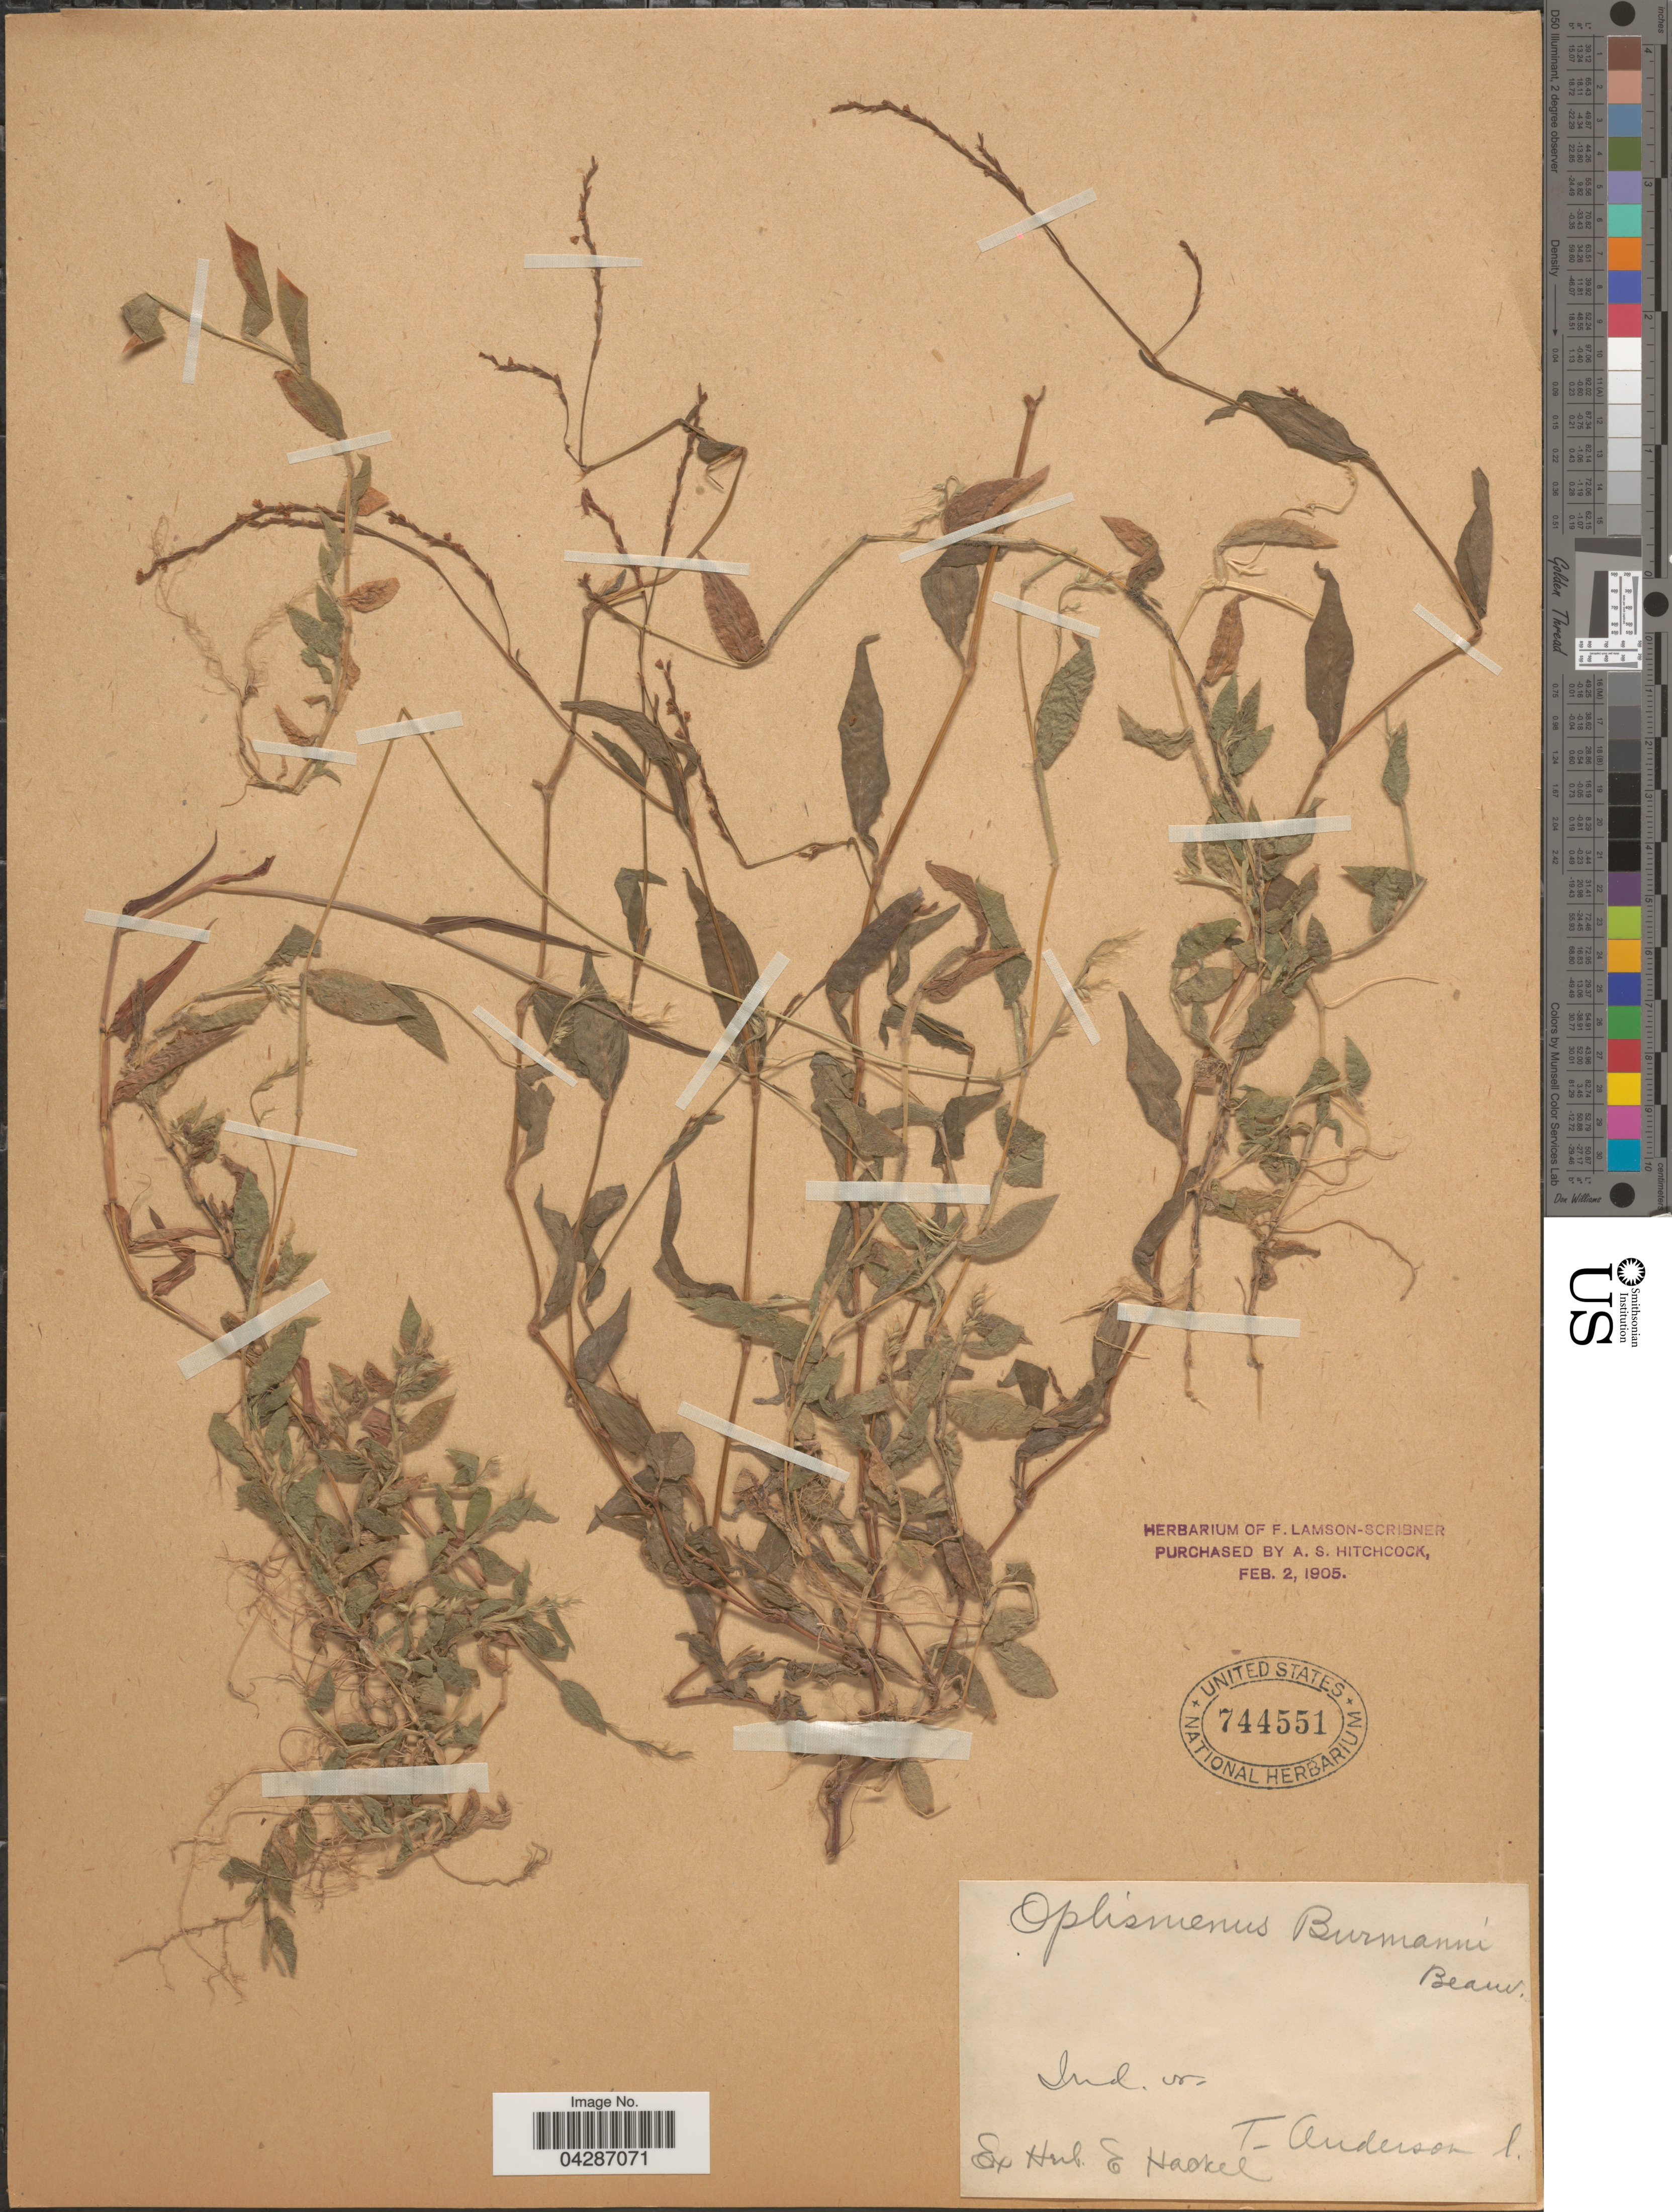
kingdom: Plantae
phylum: Tracheophyta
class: Liliopsida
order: Poales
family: Poaceae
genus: Oplismenus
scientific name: Oplismenus burmannii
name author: (Retz.) P. Beauv.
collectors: T. Anderson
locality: Ind. or.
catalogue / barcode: US 744551